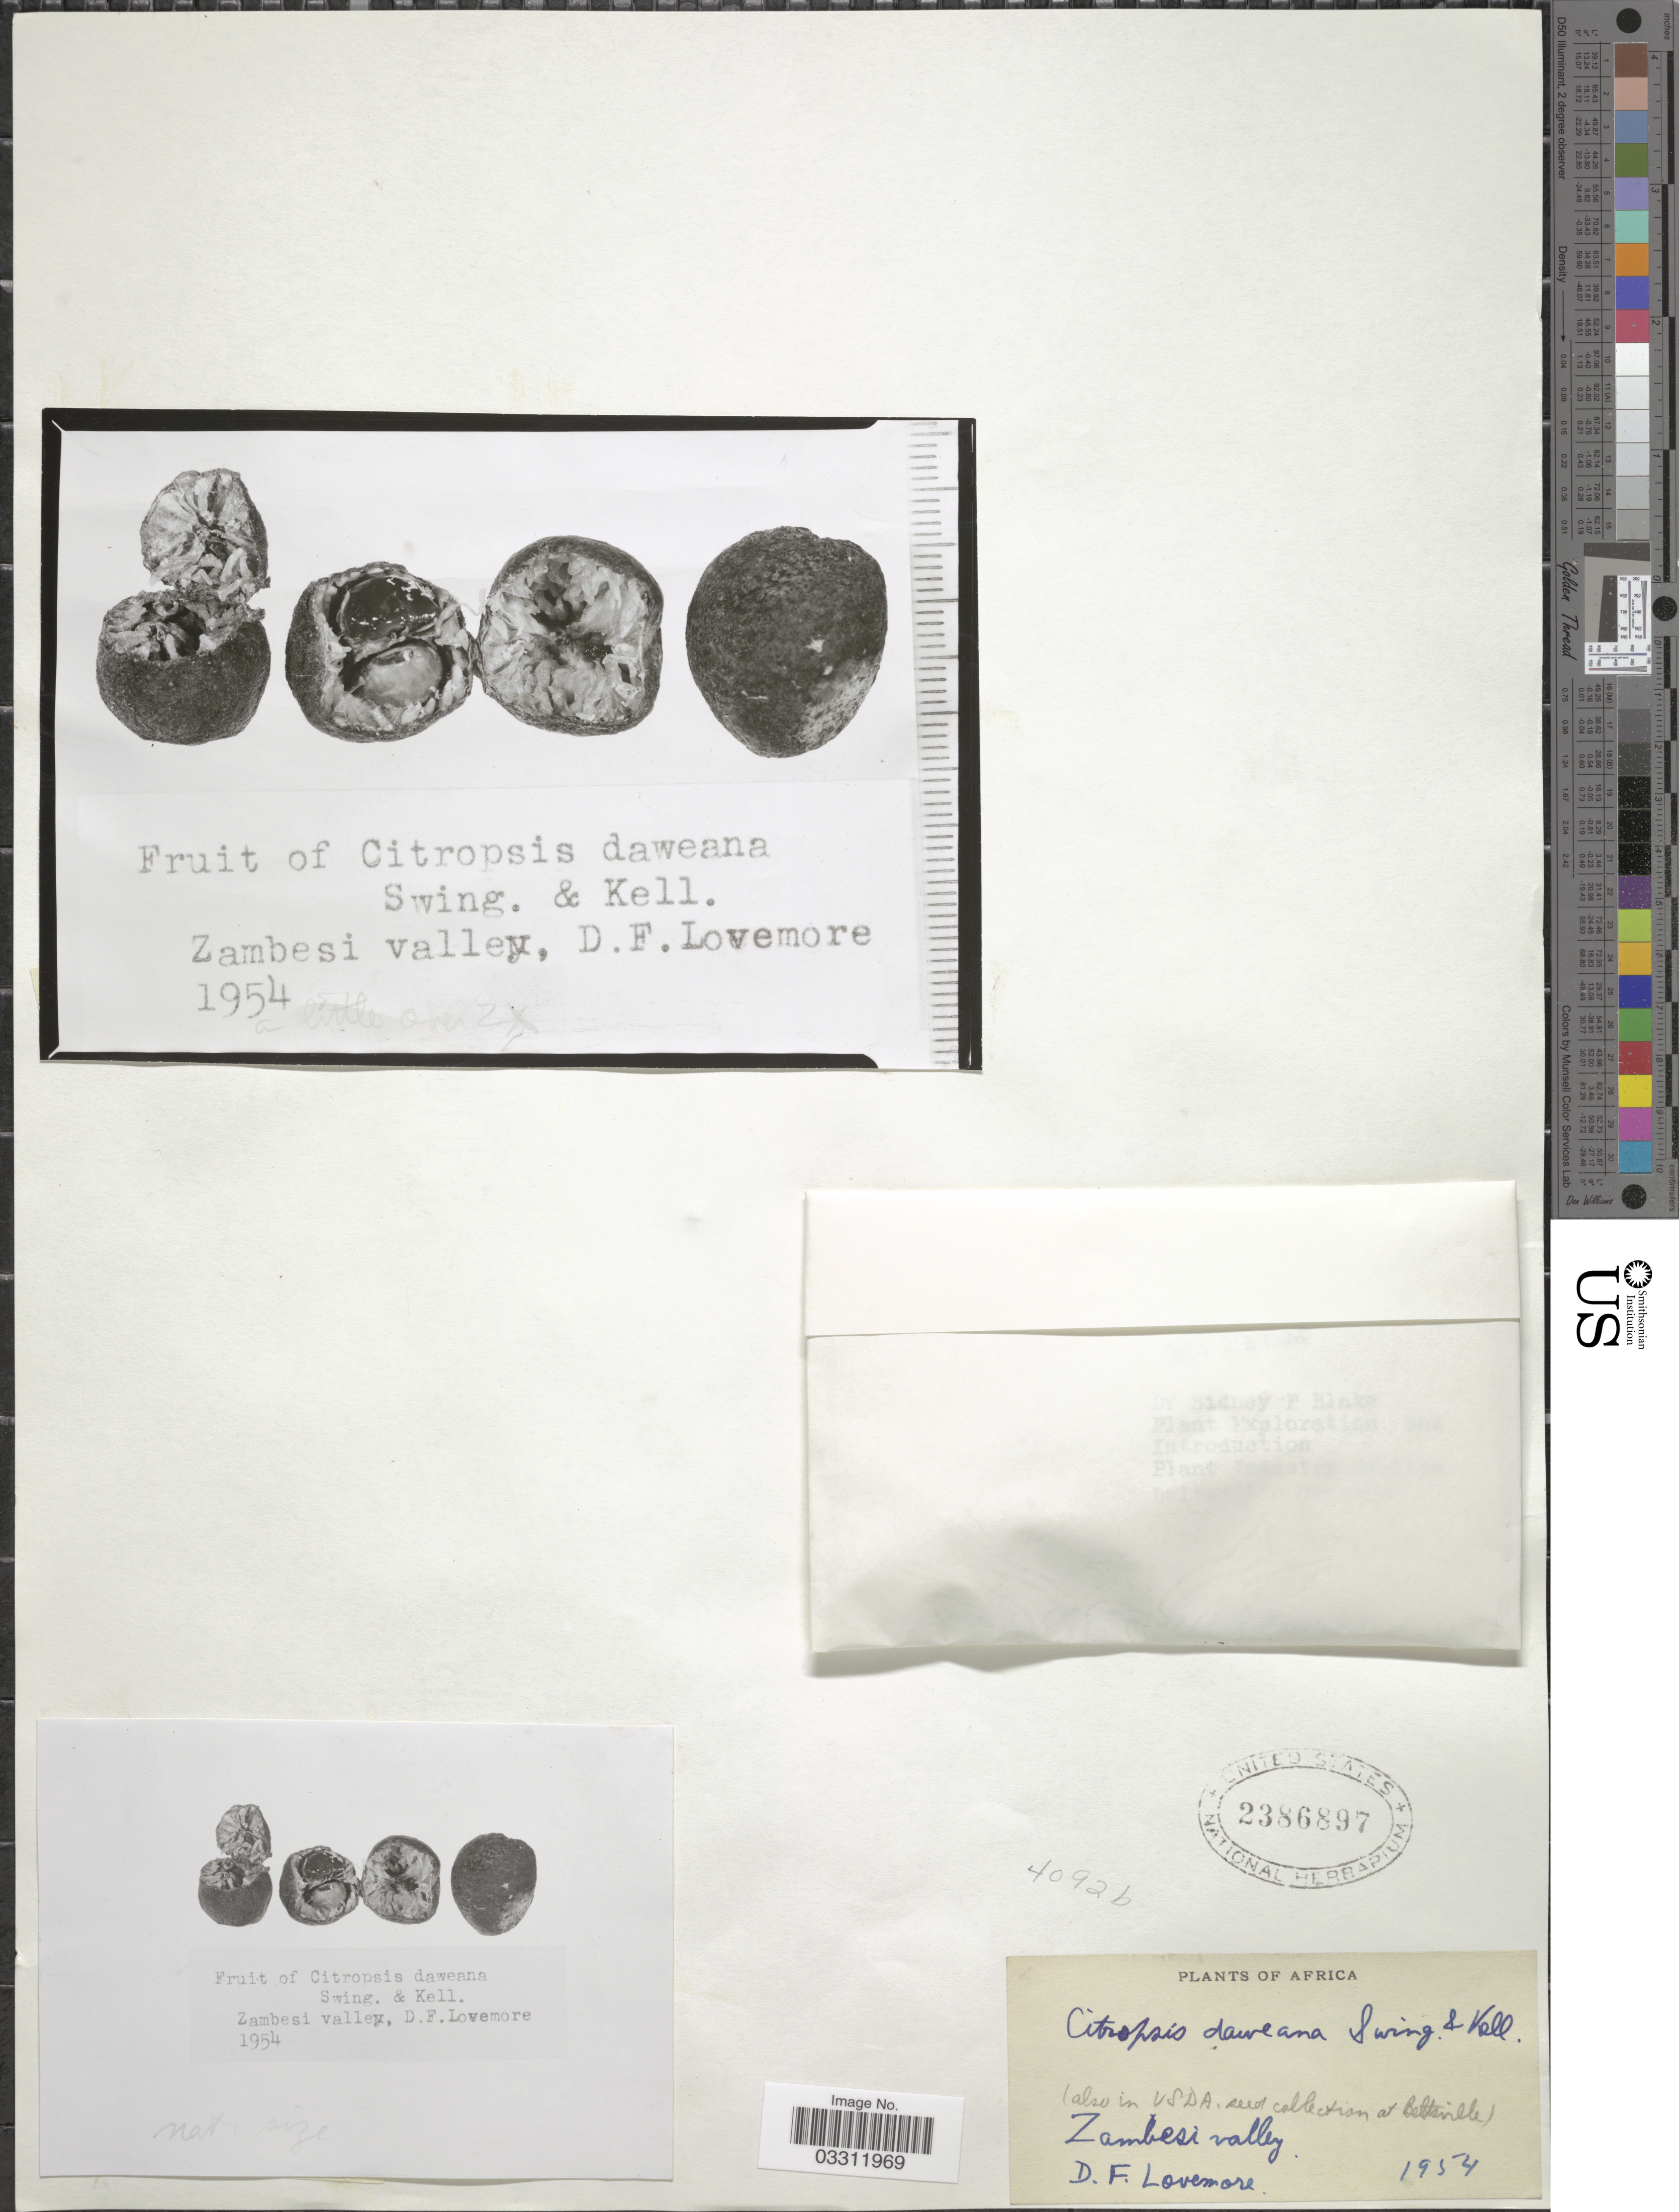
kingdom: Plantae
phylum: Tracheophyta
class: Magnoliopsida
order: Sapindales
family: Rutaceae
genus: Citropsis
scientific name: Citropsis daweana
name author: Swingle & M. Kellerm.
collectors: D. Lovemore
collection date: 1954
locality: Africa, Zambesi valley.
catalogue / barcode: US 2386897